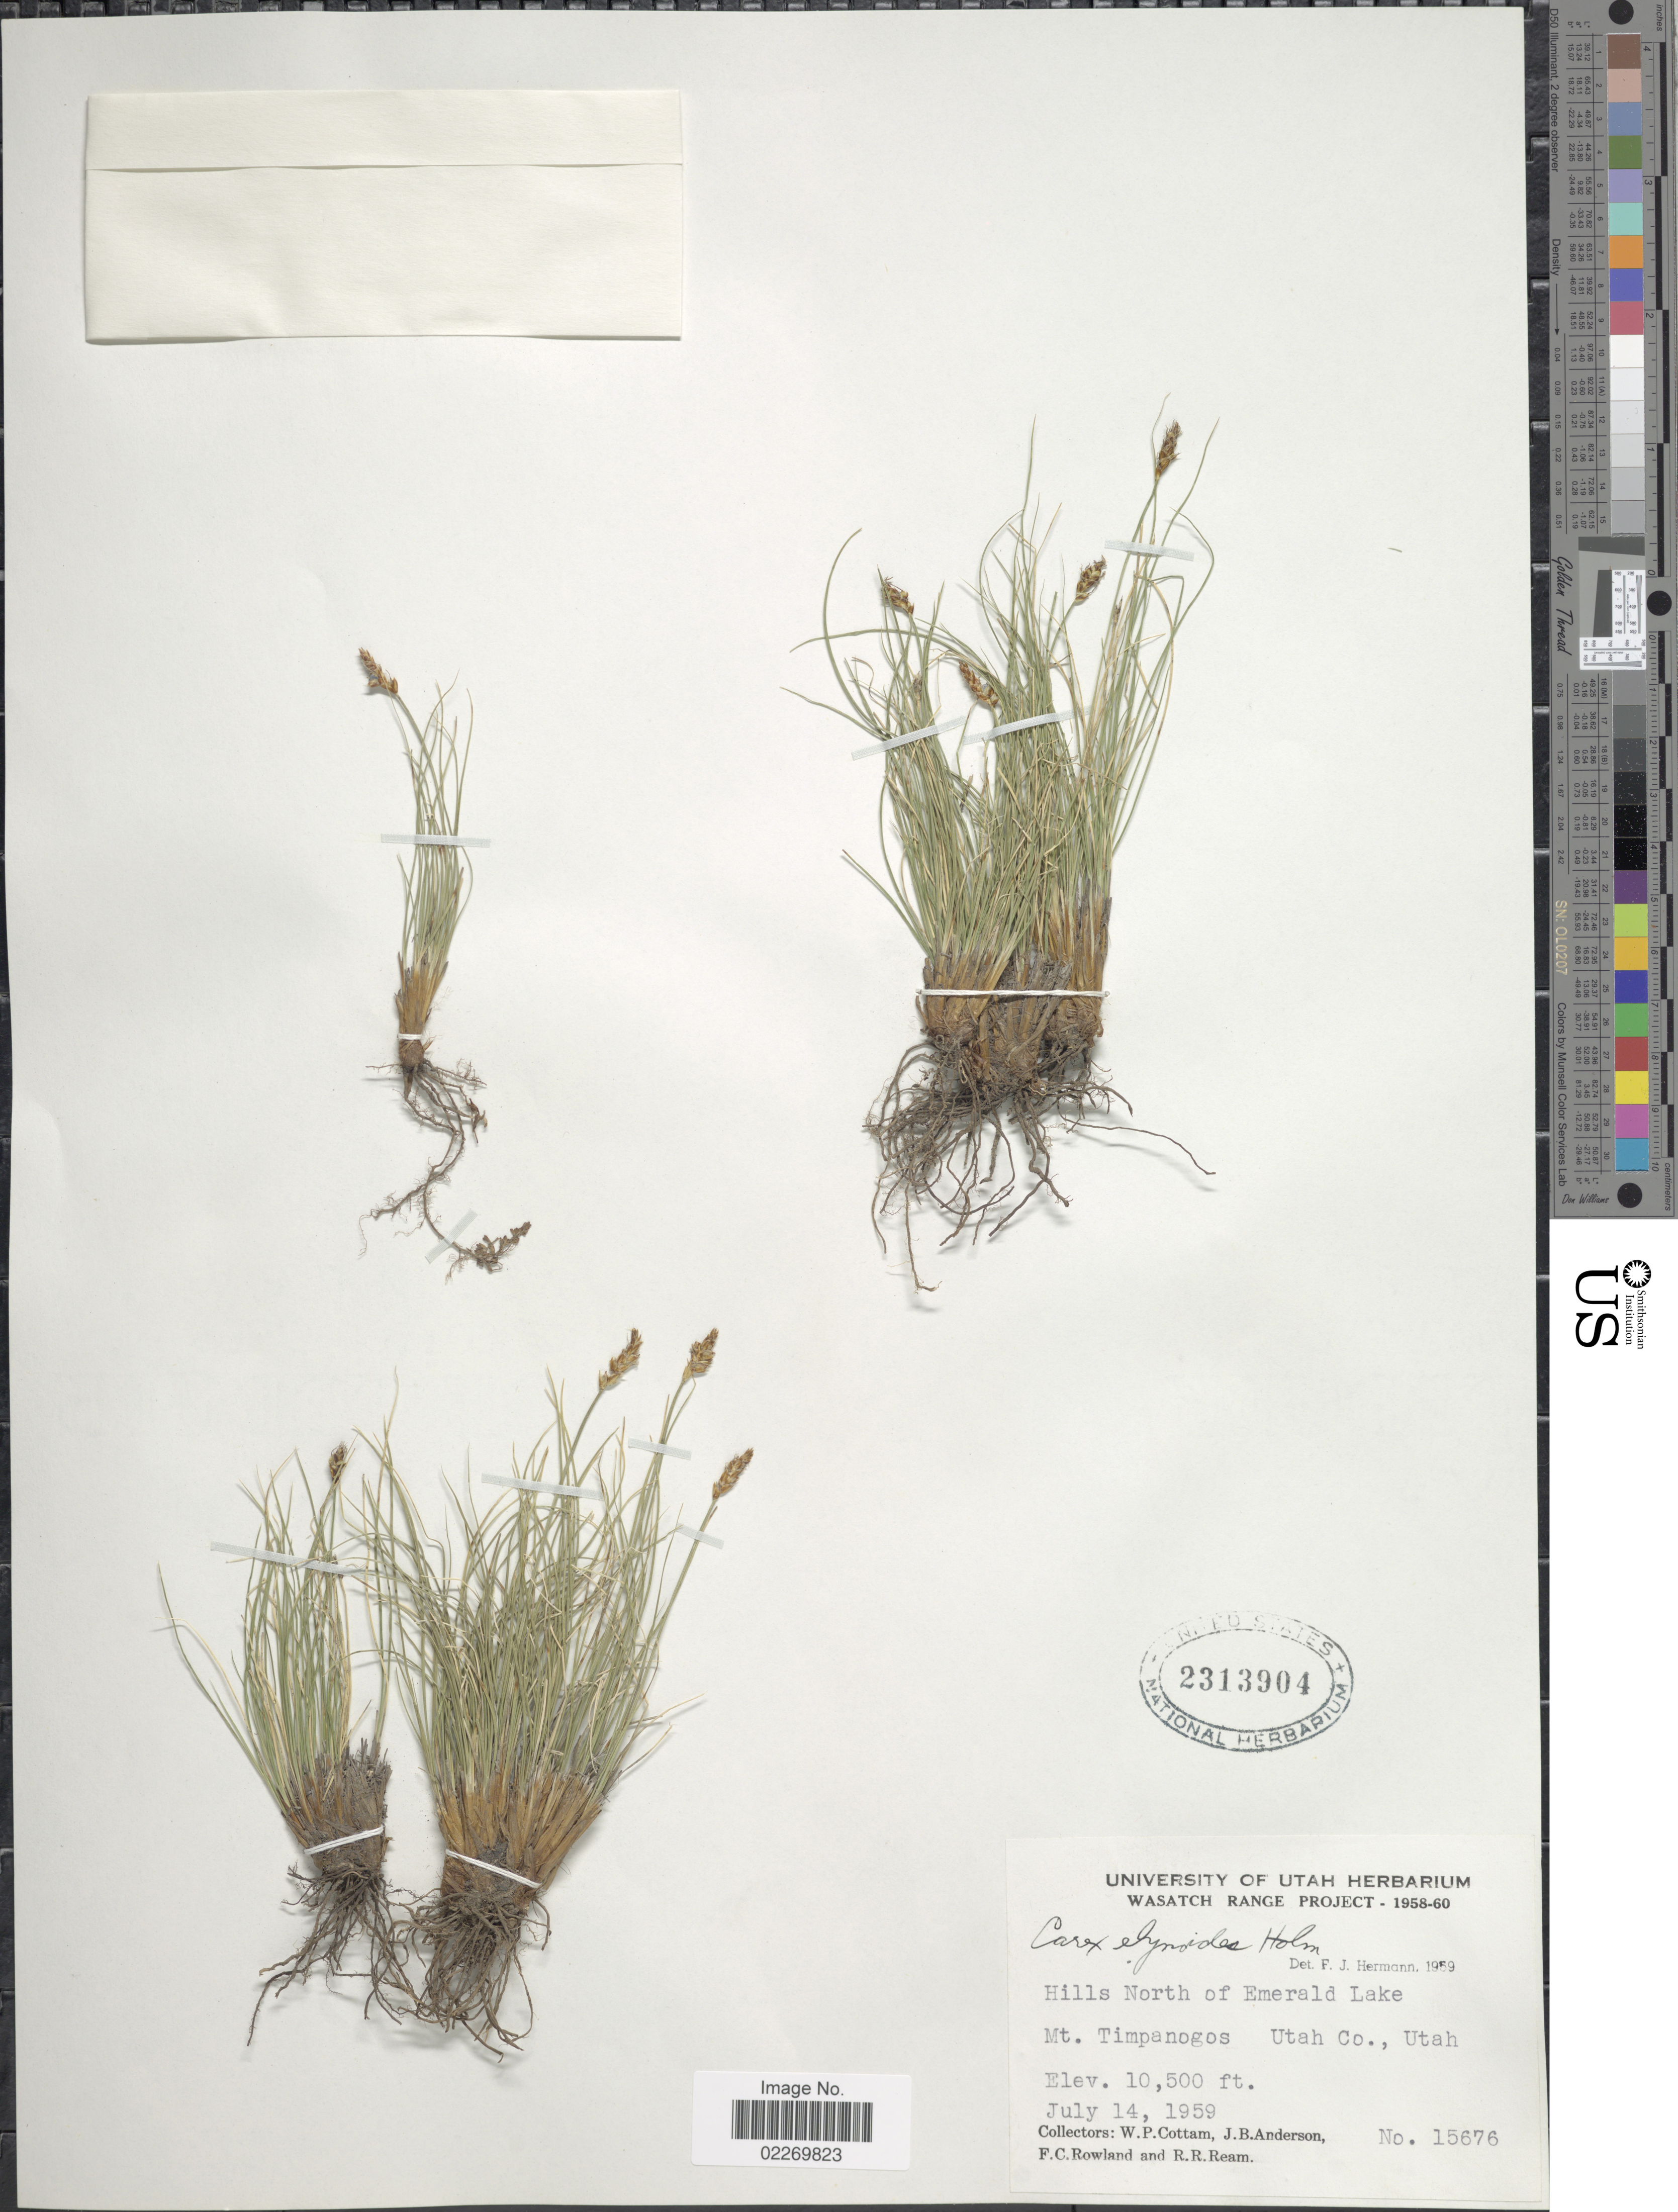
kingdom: Plantae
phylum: Tracheophyta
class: Liliopsida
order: Poales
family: Cyperaceae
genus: Carex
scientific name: Carex elynoides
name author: Holm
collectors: W. Cottam, J. B. Anderson, F. Rowland & R. Ream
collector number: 15676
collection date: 1959-07-14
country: United States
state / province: Utah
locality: Wasatch Range Project. Hills North of Emerald Lake. Mt. Timpanogos, Utah Co.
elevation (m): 3200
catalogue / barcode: US 2313904